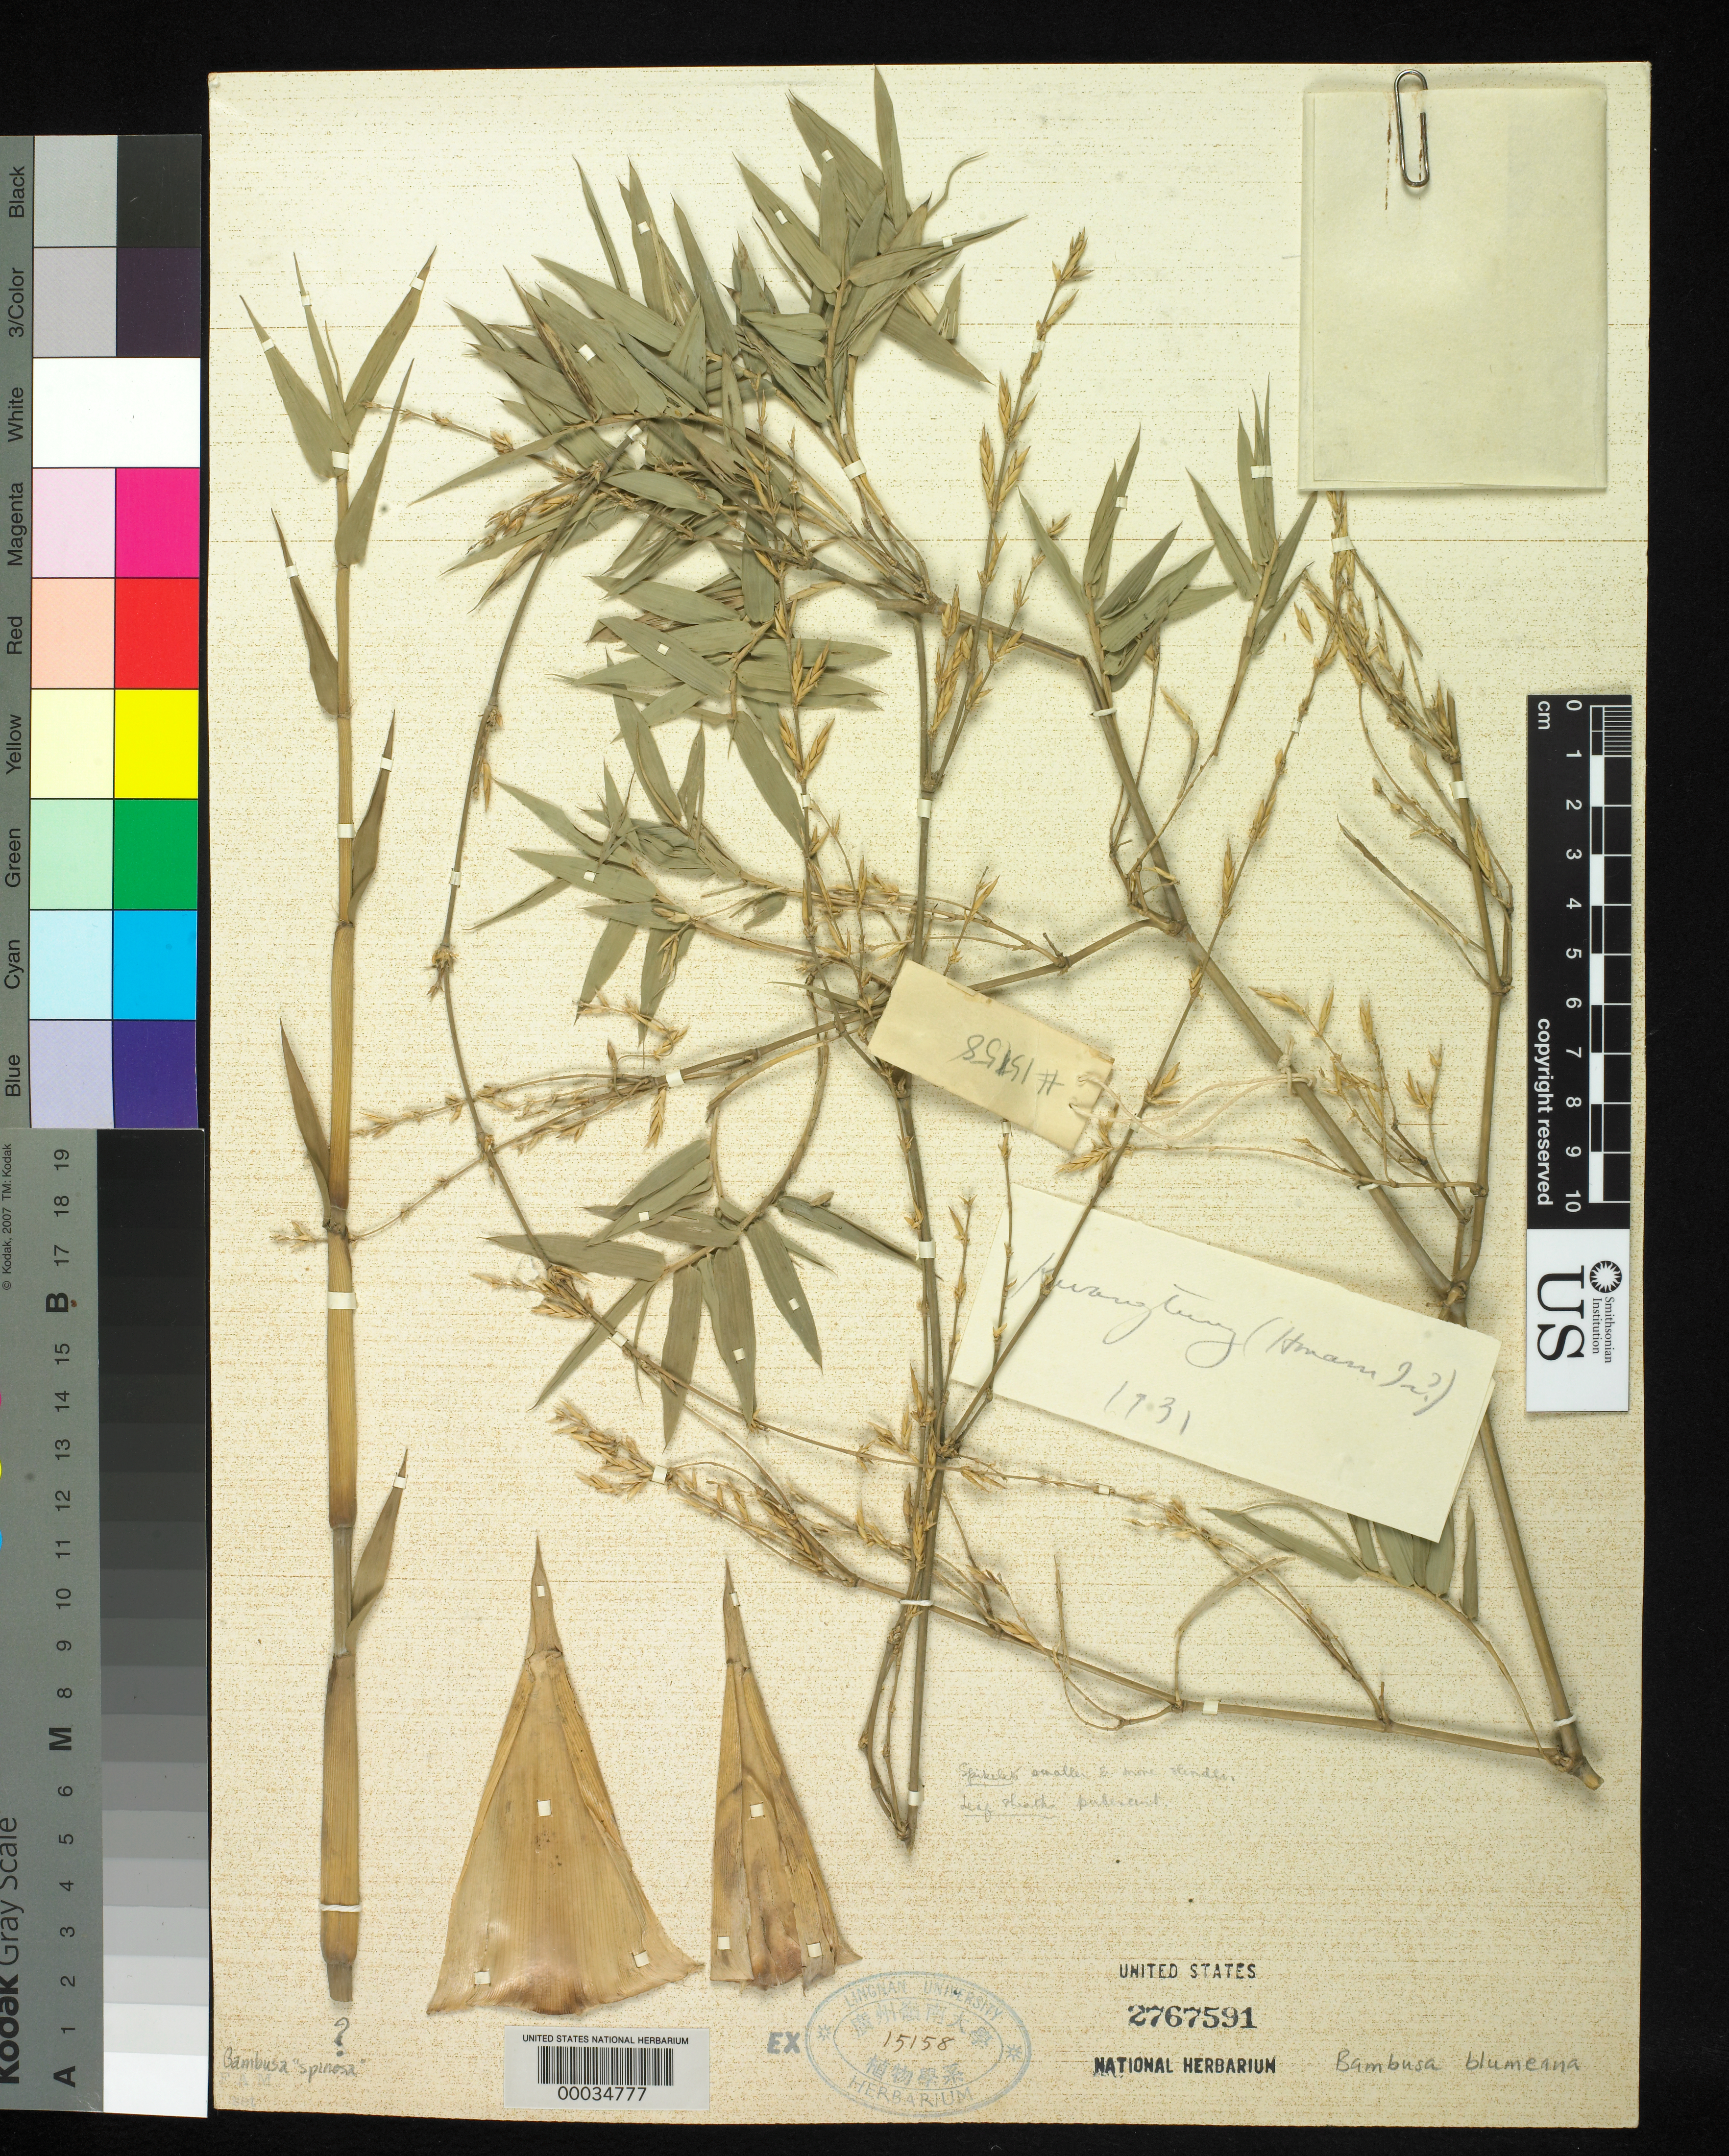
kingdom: Plantae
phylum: Tracheophyta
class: Liliopsida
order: Poales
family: Poaceae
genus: Bambusa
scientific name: Bambusa spinosa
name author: Roxb.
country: China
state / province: Guangdong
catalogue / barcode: US 2767591